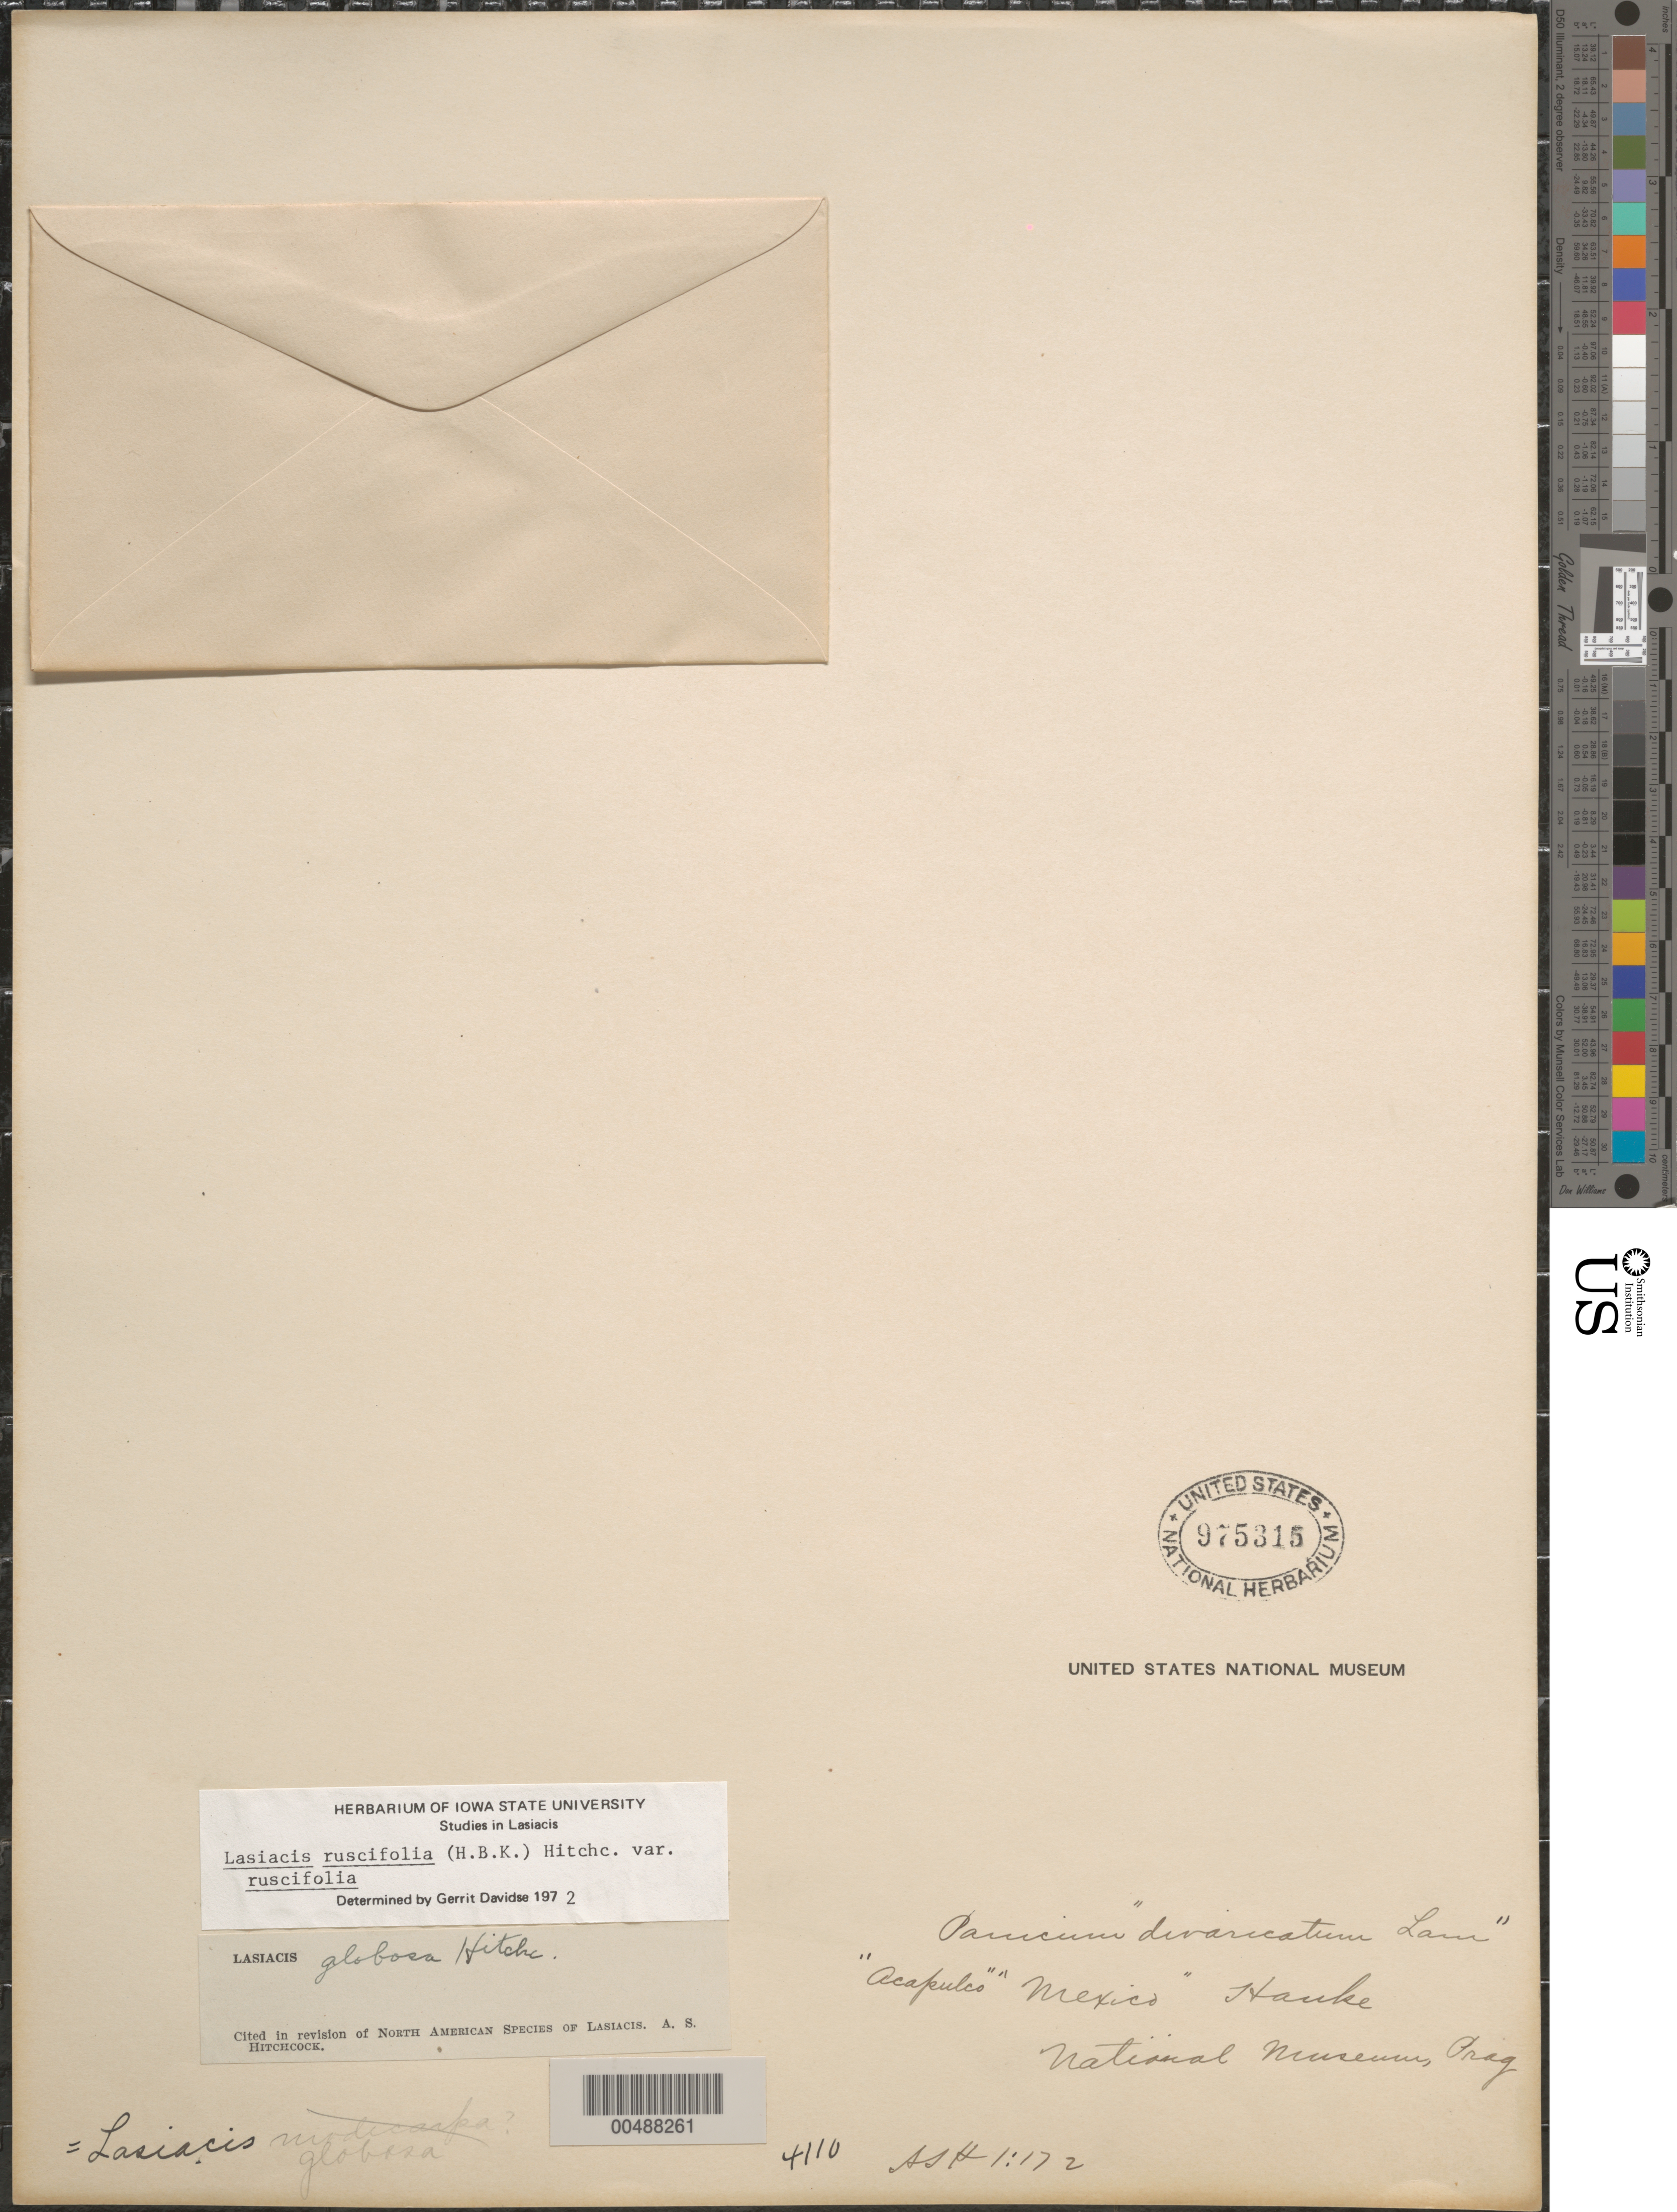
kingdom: Plantae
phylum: Tracheophyta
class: Liliopsida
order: Poales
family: Poaceae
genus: Lasiacis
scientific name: Lasiacis ruscifolia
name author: (Kunth) Hitchc.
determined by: Davidse, Gerrit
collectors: R. Hauke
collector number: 4110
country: Mexico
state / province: Guerrero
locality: Acapulco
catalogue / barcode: US 975315